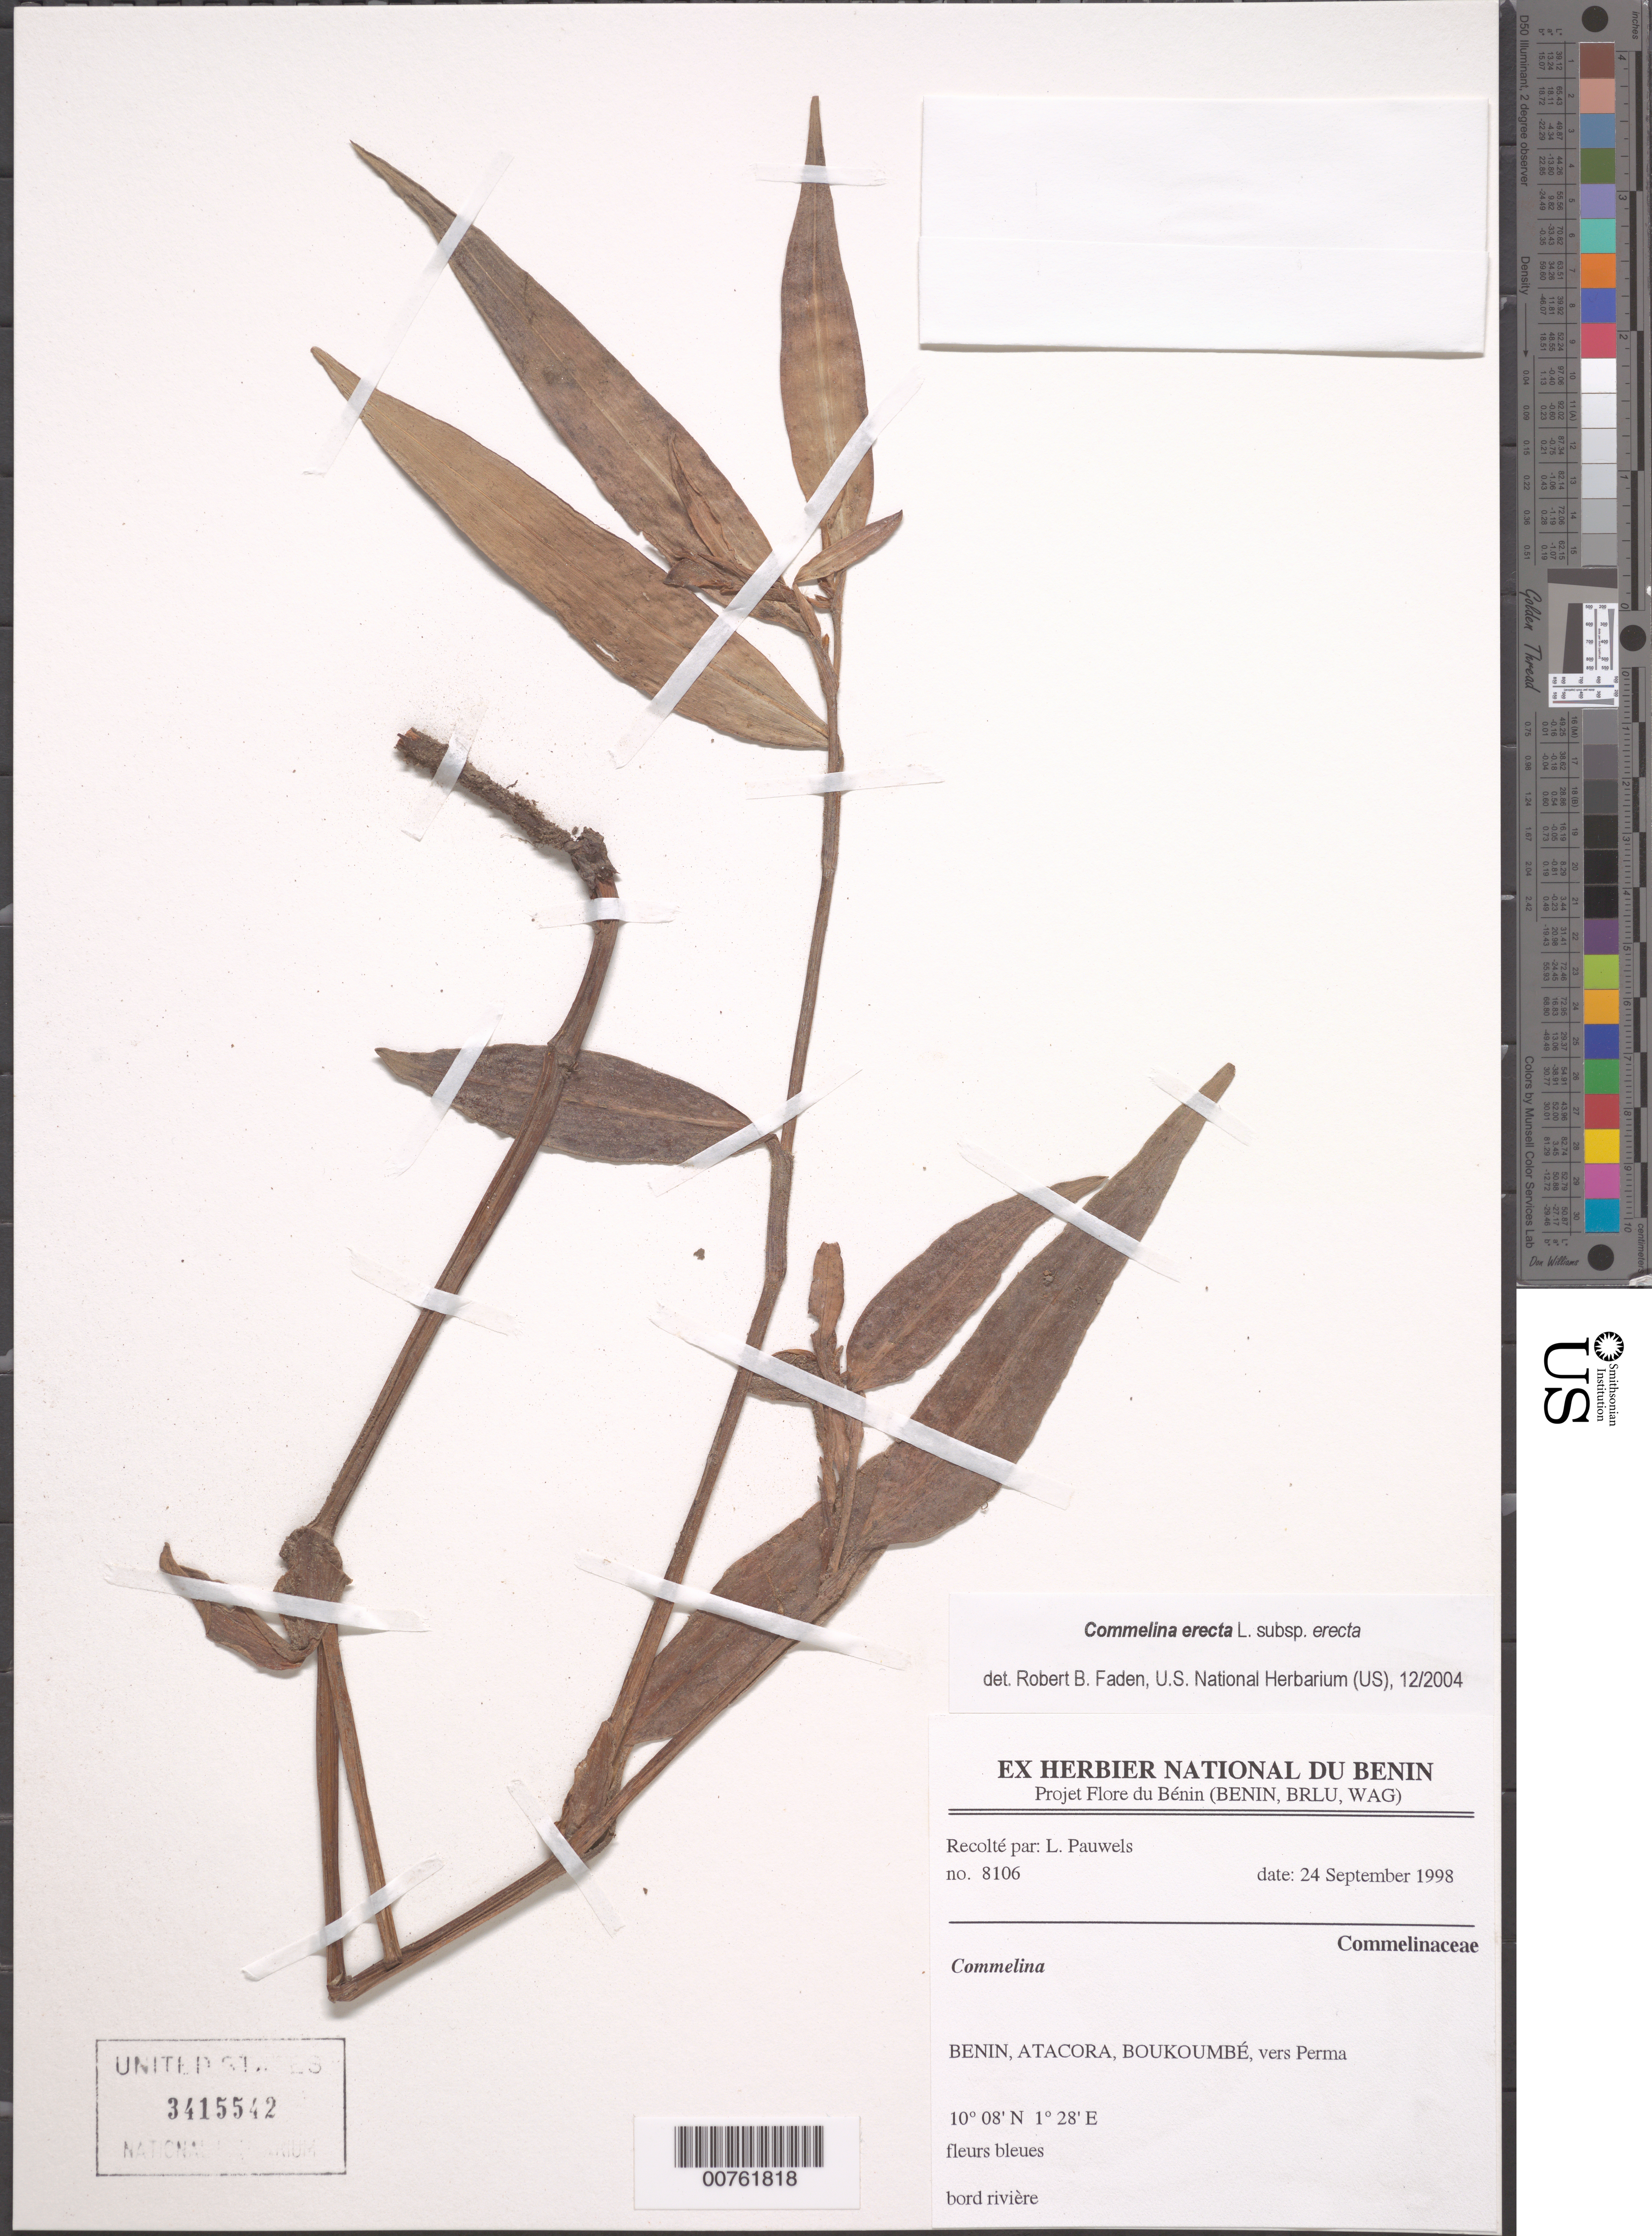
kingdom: Plantae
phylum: Tracheophyta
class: Liliopsida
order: Commelinales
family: Commelinaceae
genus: Commelina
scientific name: Commelina erecta subsp. erecta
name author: L.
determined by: Faden, Robert B., (US), Smithsonian Institution - National Museum of Natural History (UNITED STATES)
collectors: L. Pauwels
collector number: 8106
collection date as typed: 24 Sep 1998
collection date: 1998-09-24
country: Benin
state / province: Atakora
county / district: Boukoumbé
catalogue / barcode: US 3415542